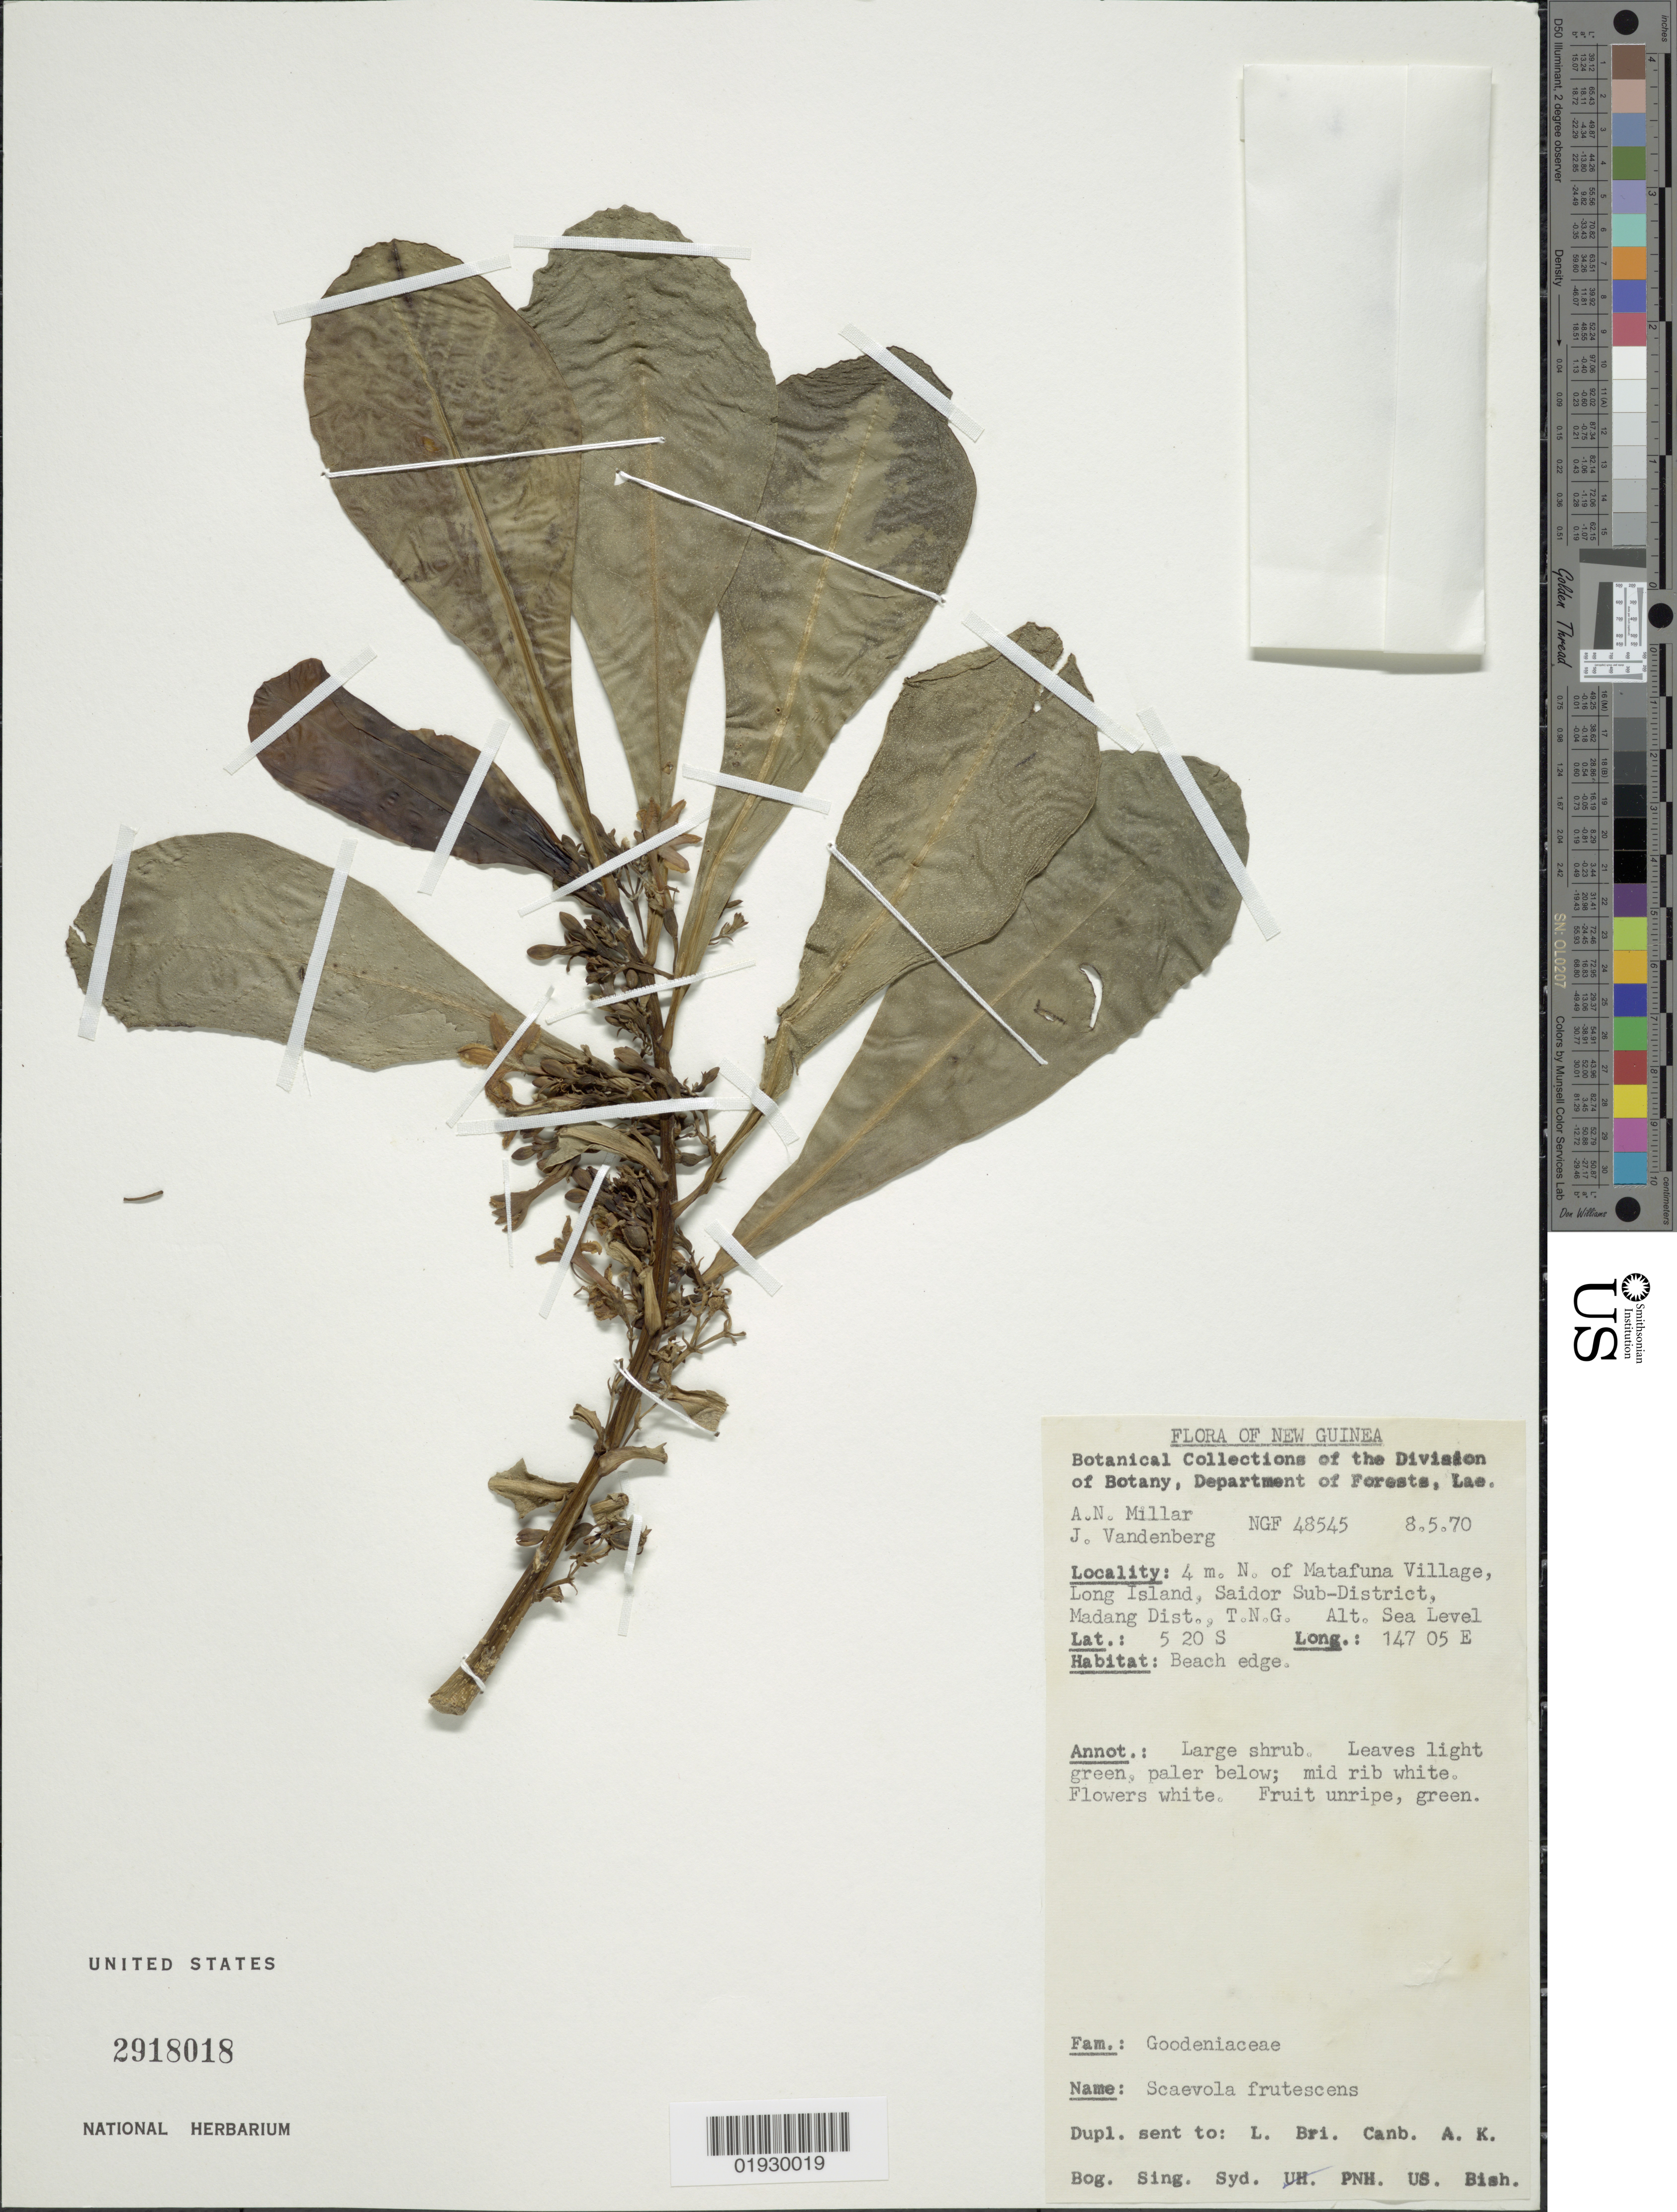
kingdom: Plantae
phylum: Tracheophyta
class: Magnoliopsida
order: Asterales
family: Goodeniaceae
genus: Scaevola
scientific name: Scaevola taccada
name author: (Gaertn.) Roxb.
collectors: A. Millar & J. Vandenberg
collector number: NGF48545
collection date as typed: Transcribed d/m/y: 8/5/70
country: Papua New Guinea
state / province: Madang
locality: New Guinea, 4 m. N. of Matafuna Village, Long Island, Saidor Sub-District, Madang Dist., T.N.G.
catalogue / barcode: US 2918018